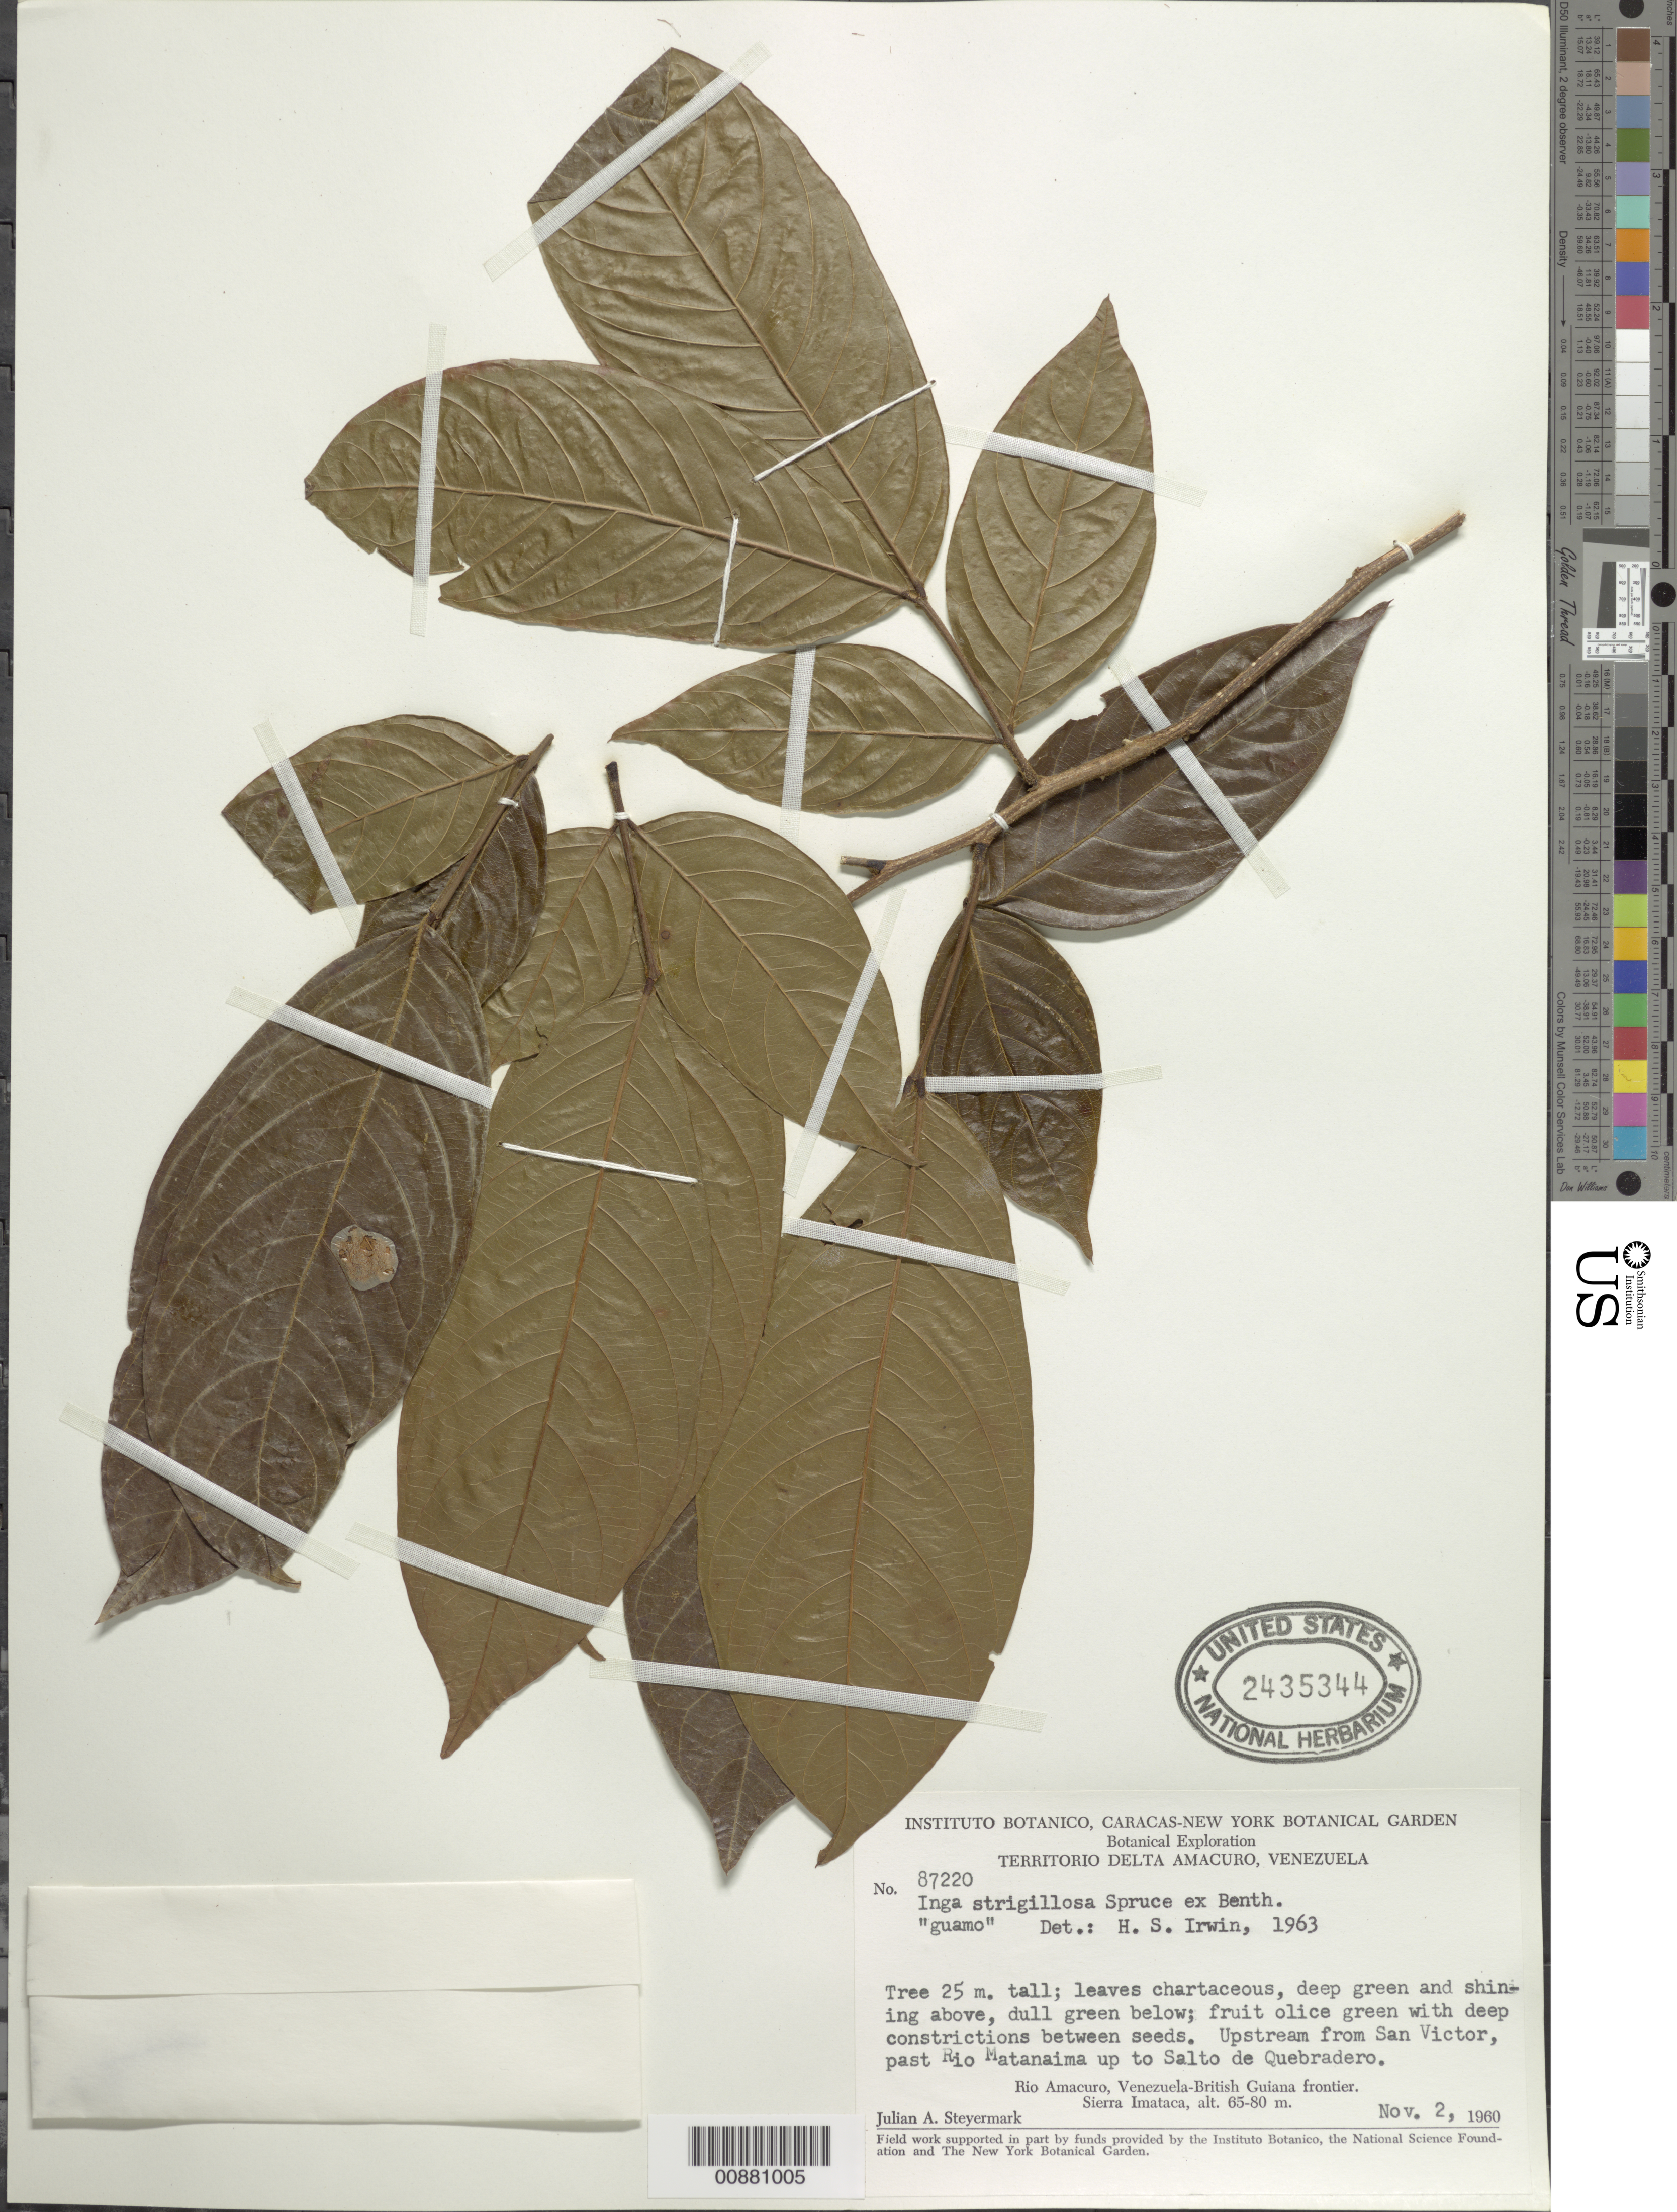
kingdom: Plantae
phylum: Tracheophyta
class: Magnoliopsida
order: Fabales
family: Fabaceae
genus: Inga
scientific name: Inga punctata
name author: Willd.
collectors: J. Steyermark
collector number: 87220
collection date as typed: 2-Nov-60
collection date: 1960-11-02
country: Venezuela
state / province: Delta Amacuro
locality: Río Amacuro, Venezuela-British Guiana frontier, Sierra Imataca; upstream from San Victor, past Río Matanaima, up to Salto de Quebradero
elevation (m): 65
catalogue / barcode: US 2435344